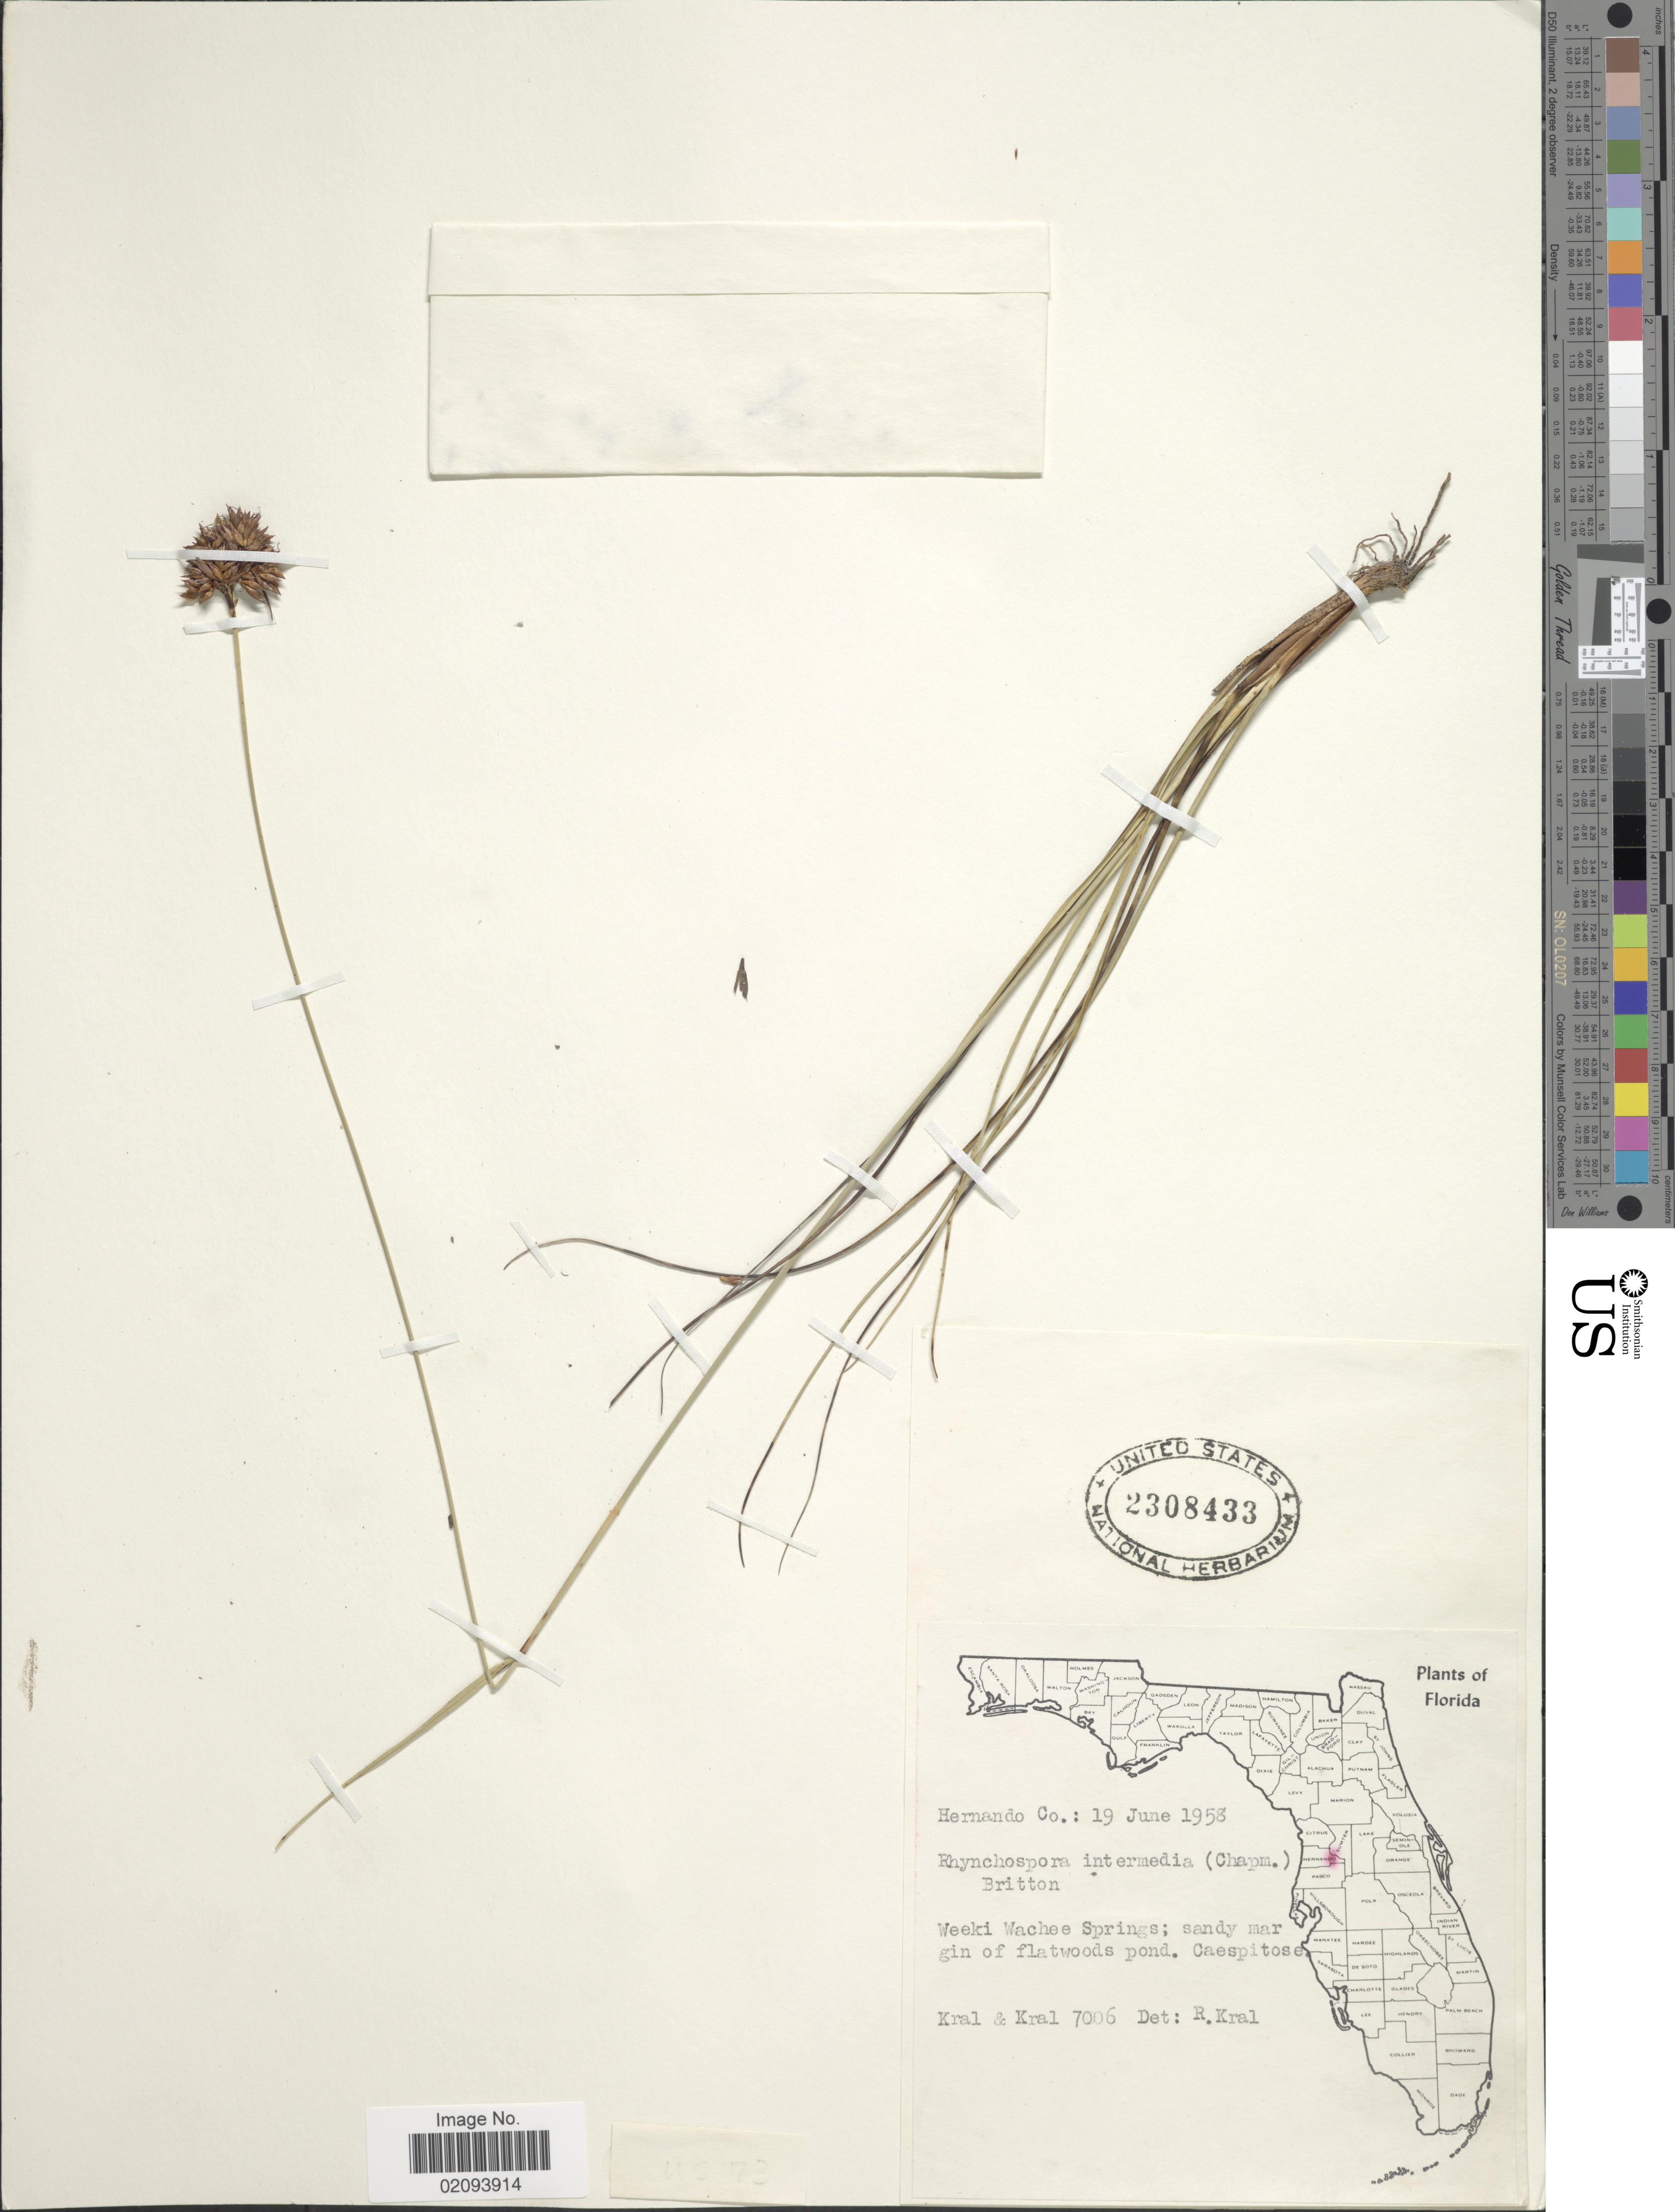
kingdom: Plantae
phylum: Tracheophyta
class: Liliopsida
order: Poales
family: Cyperaceae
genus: Rhynchospora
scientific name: Rhynchospora intermedia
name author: (Chapm.) Britton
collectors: -- Kral & -- Kral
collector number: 7006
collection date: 1958-06-19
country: United States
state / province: Florida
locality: Hernando Co. Weeki Wachee Springs: sandy margin of flatwoods pond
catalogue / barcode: US 2308433